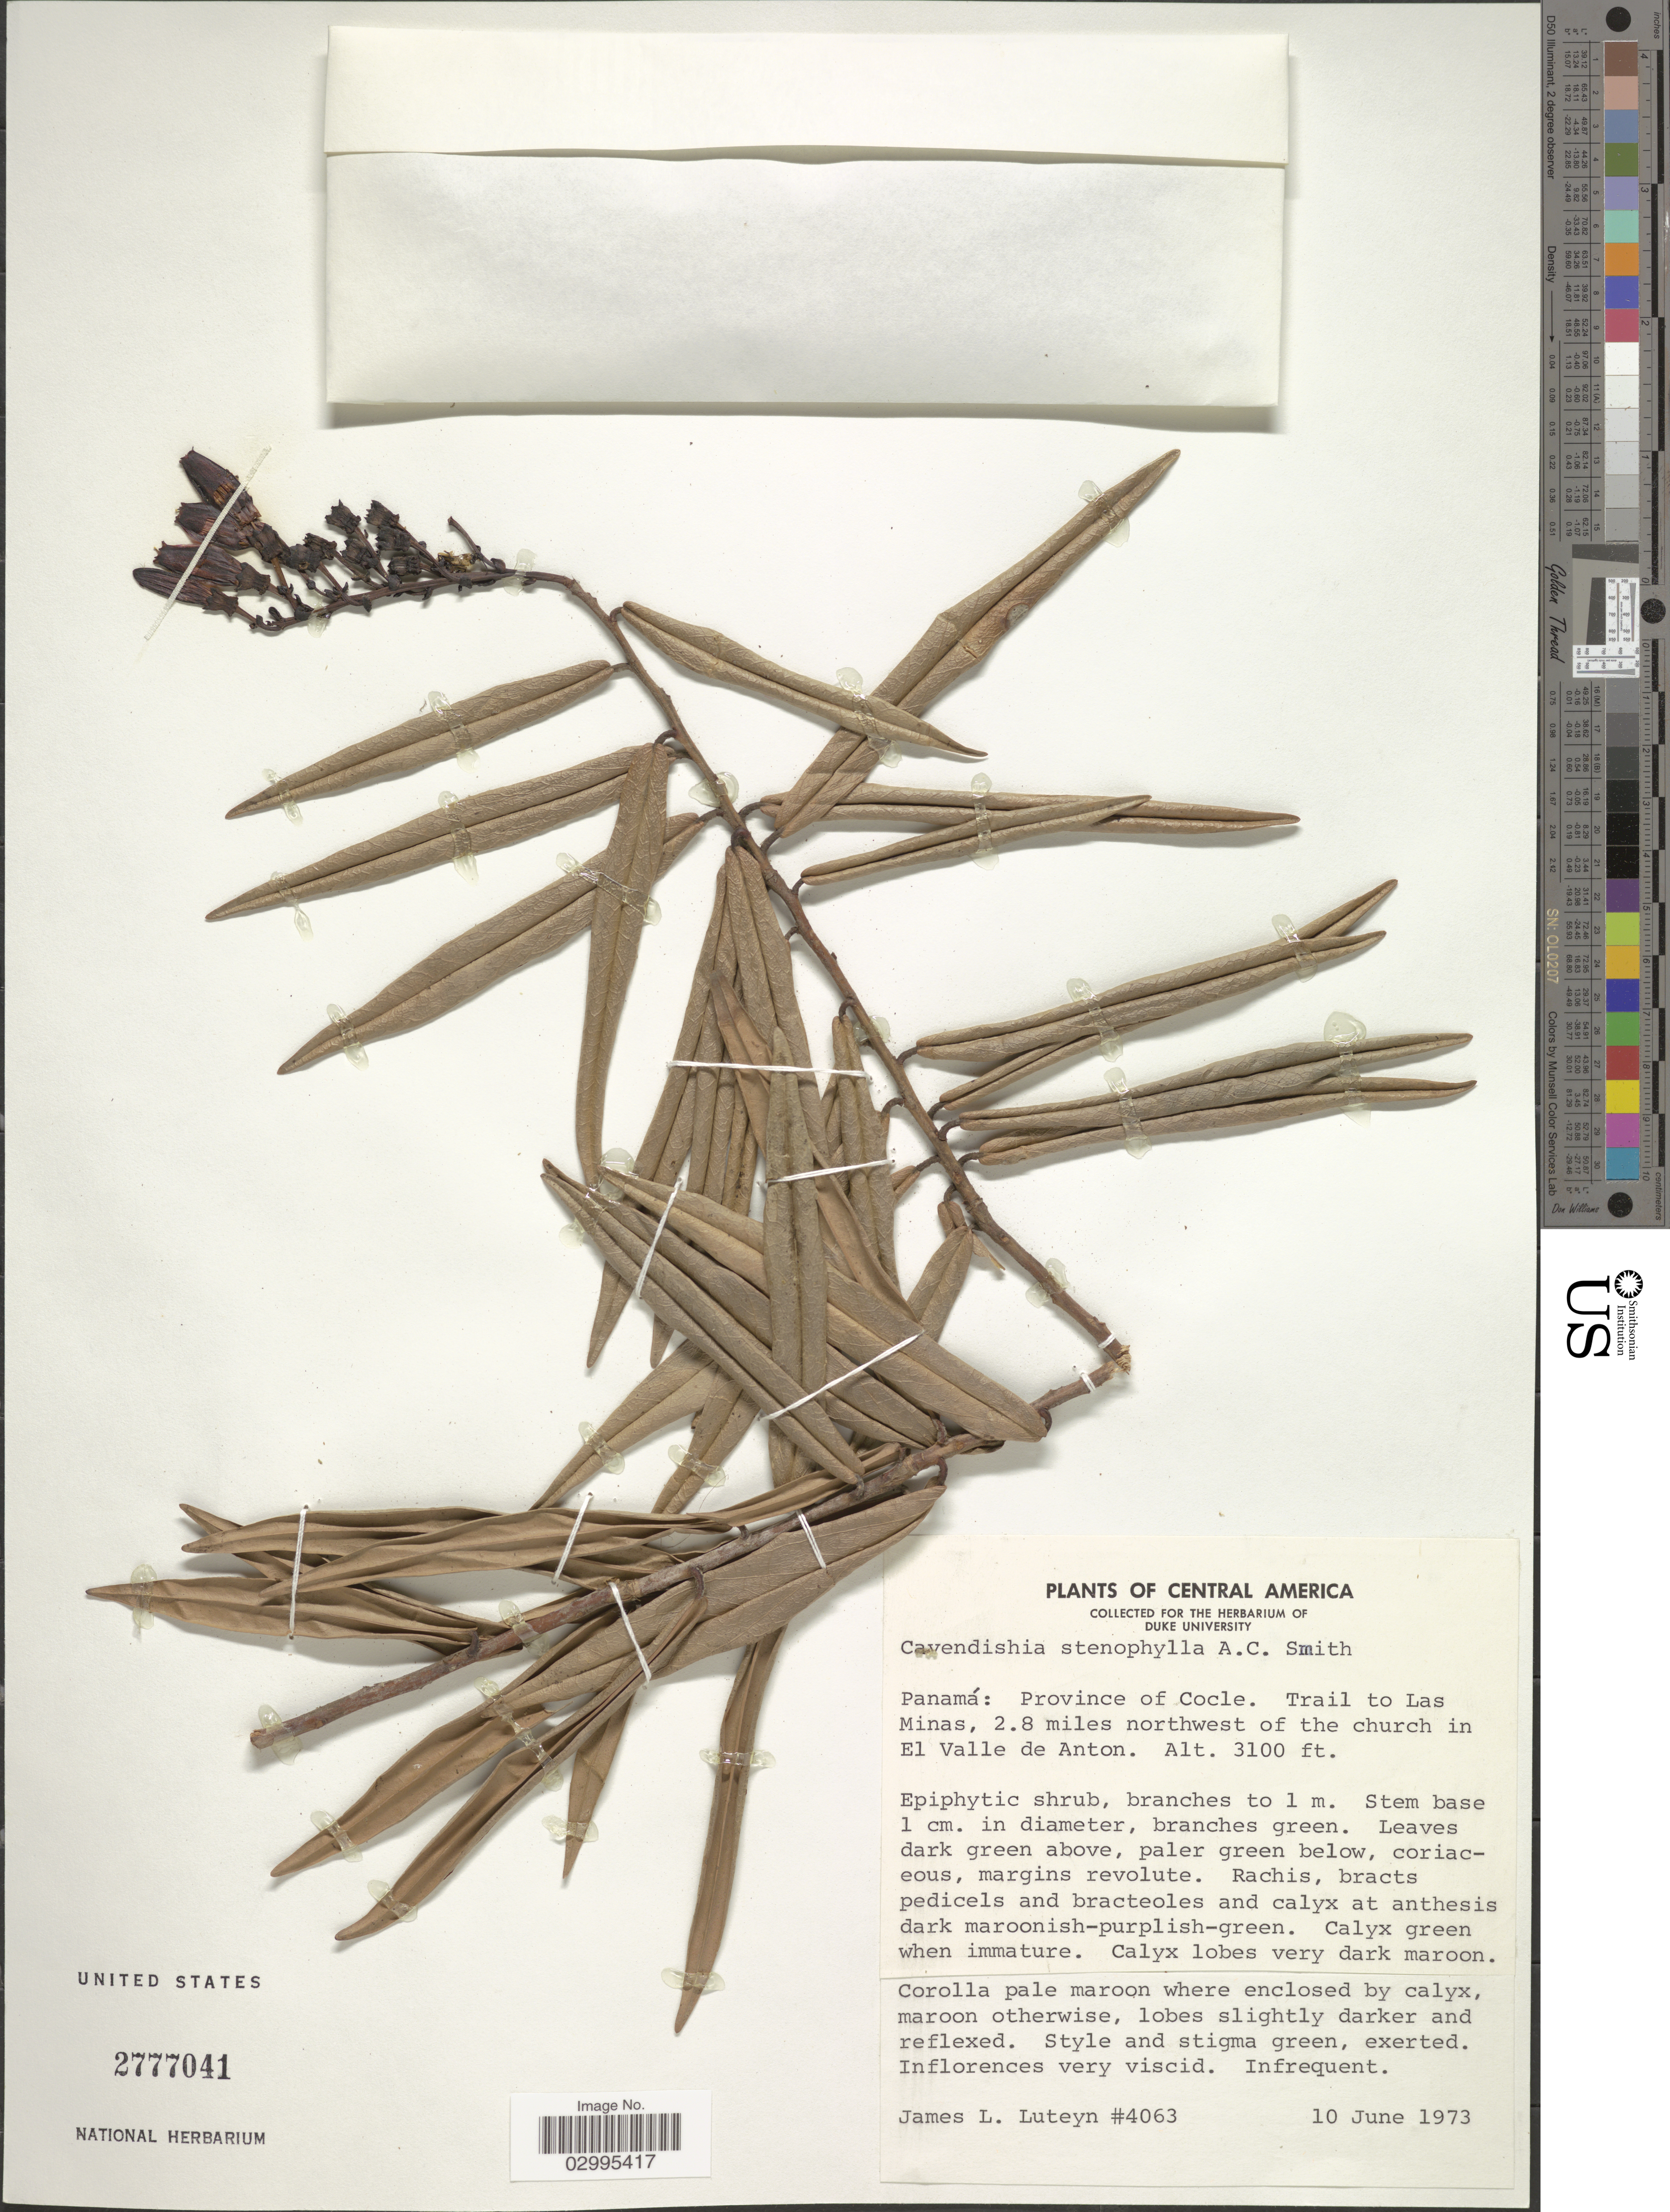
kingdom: Plantae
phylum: Tracheophyta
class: Magnoliopsida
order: Ericales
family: Ericaceae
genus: Cavendishia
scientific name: Cavendishia stenophylla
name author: A.C. Sm.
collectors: J. Luteyn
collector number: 4063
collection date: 1973-06-10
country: Panama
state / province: Coclé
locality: Trail to Las Minas, 2.8 miles northwest of the church in El Valle de Anton.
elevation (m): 945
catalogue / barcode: US 2777041